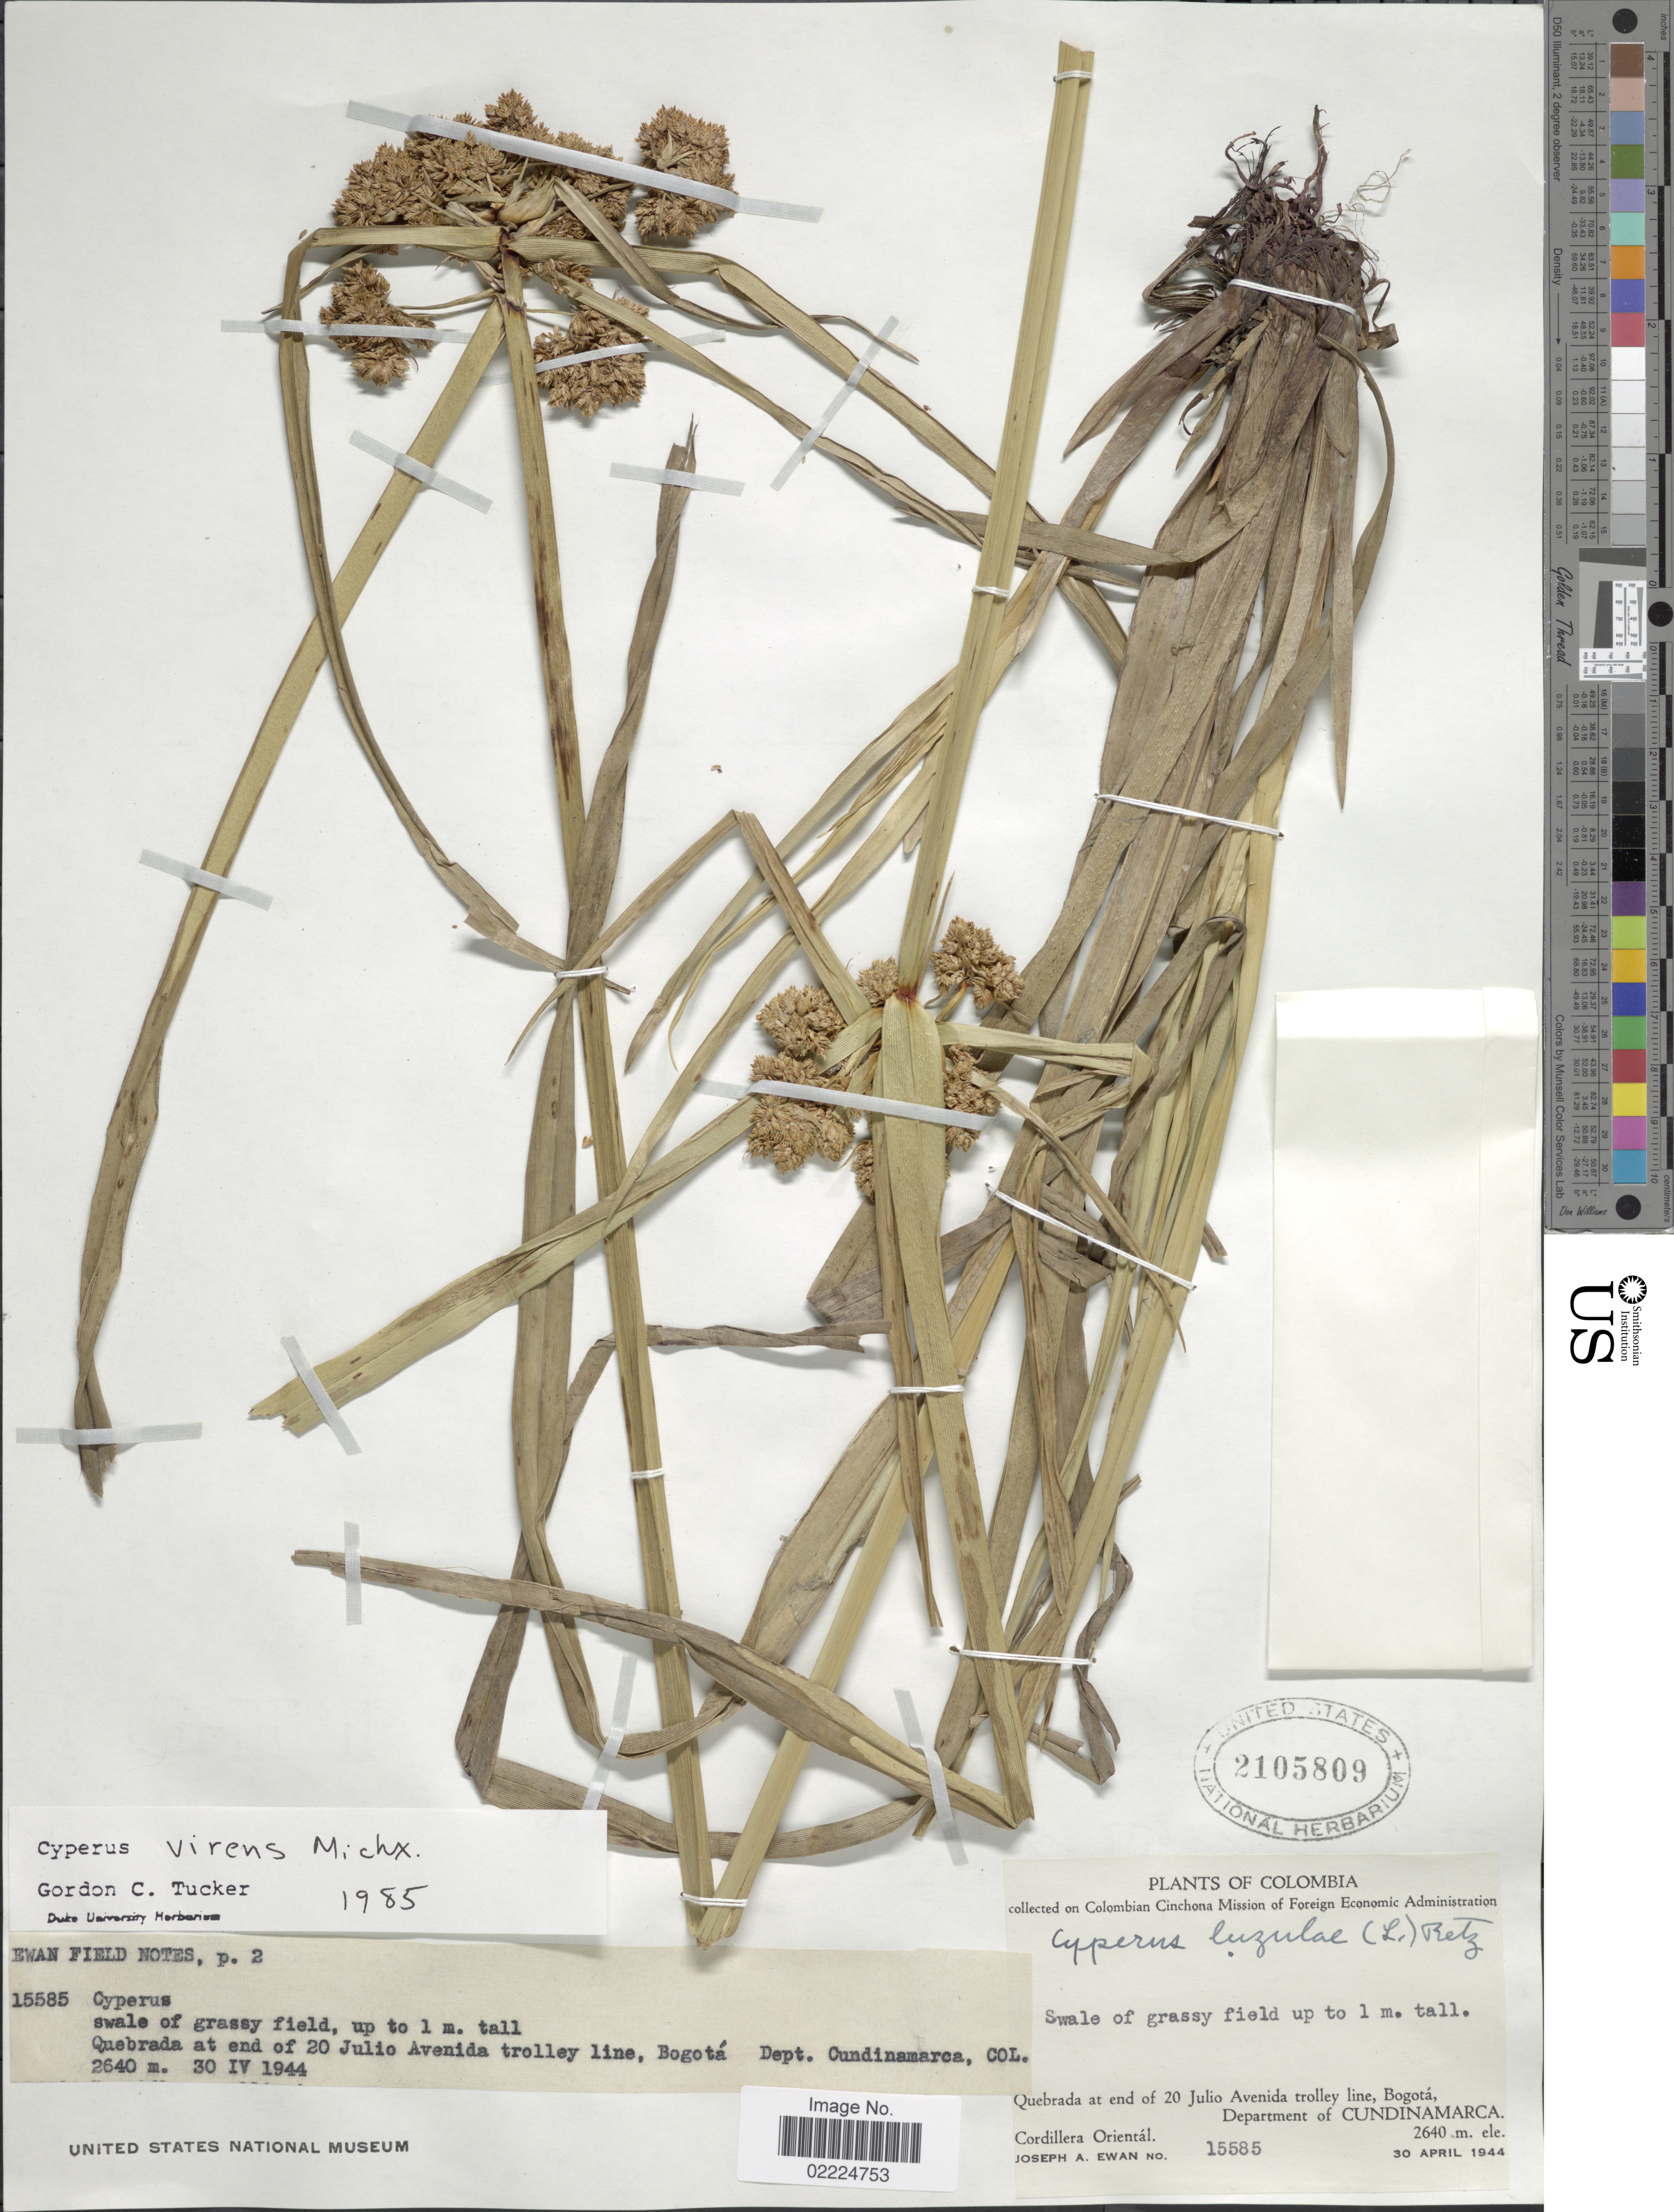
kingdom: Plantae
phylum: Tracheophyta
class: Liliopsida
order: Poales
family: Cyperaceae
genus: Cyperus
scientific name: Cyperus virens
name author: Michx.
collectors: J. A. Ewan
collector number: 15585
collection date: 1944-04-30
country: Colombia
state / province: Cundinamarca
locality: Quebrada at end of 20 Julio Avenida trolley line, Bogoto, Department of Cundinamarca.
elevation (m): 2640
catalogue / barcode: US 2105809